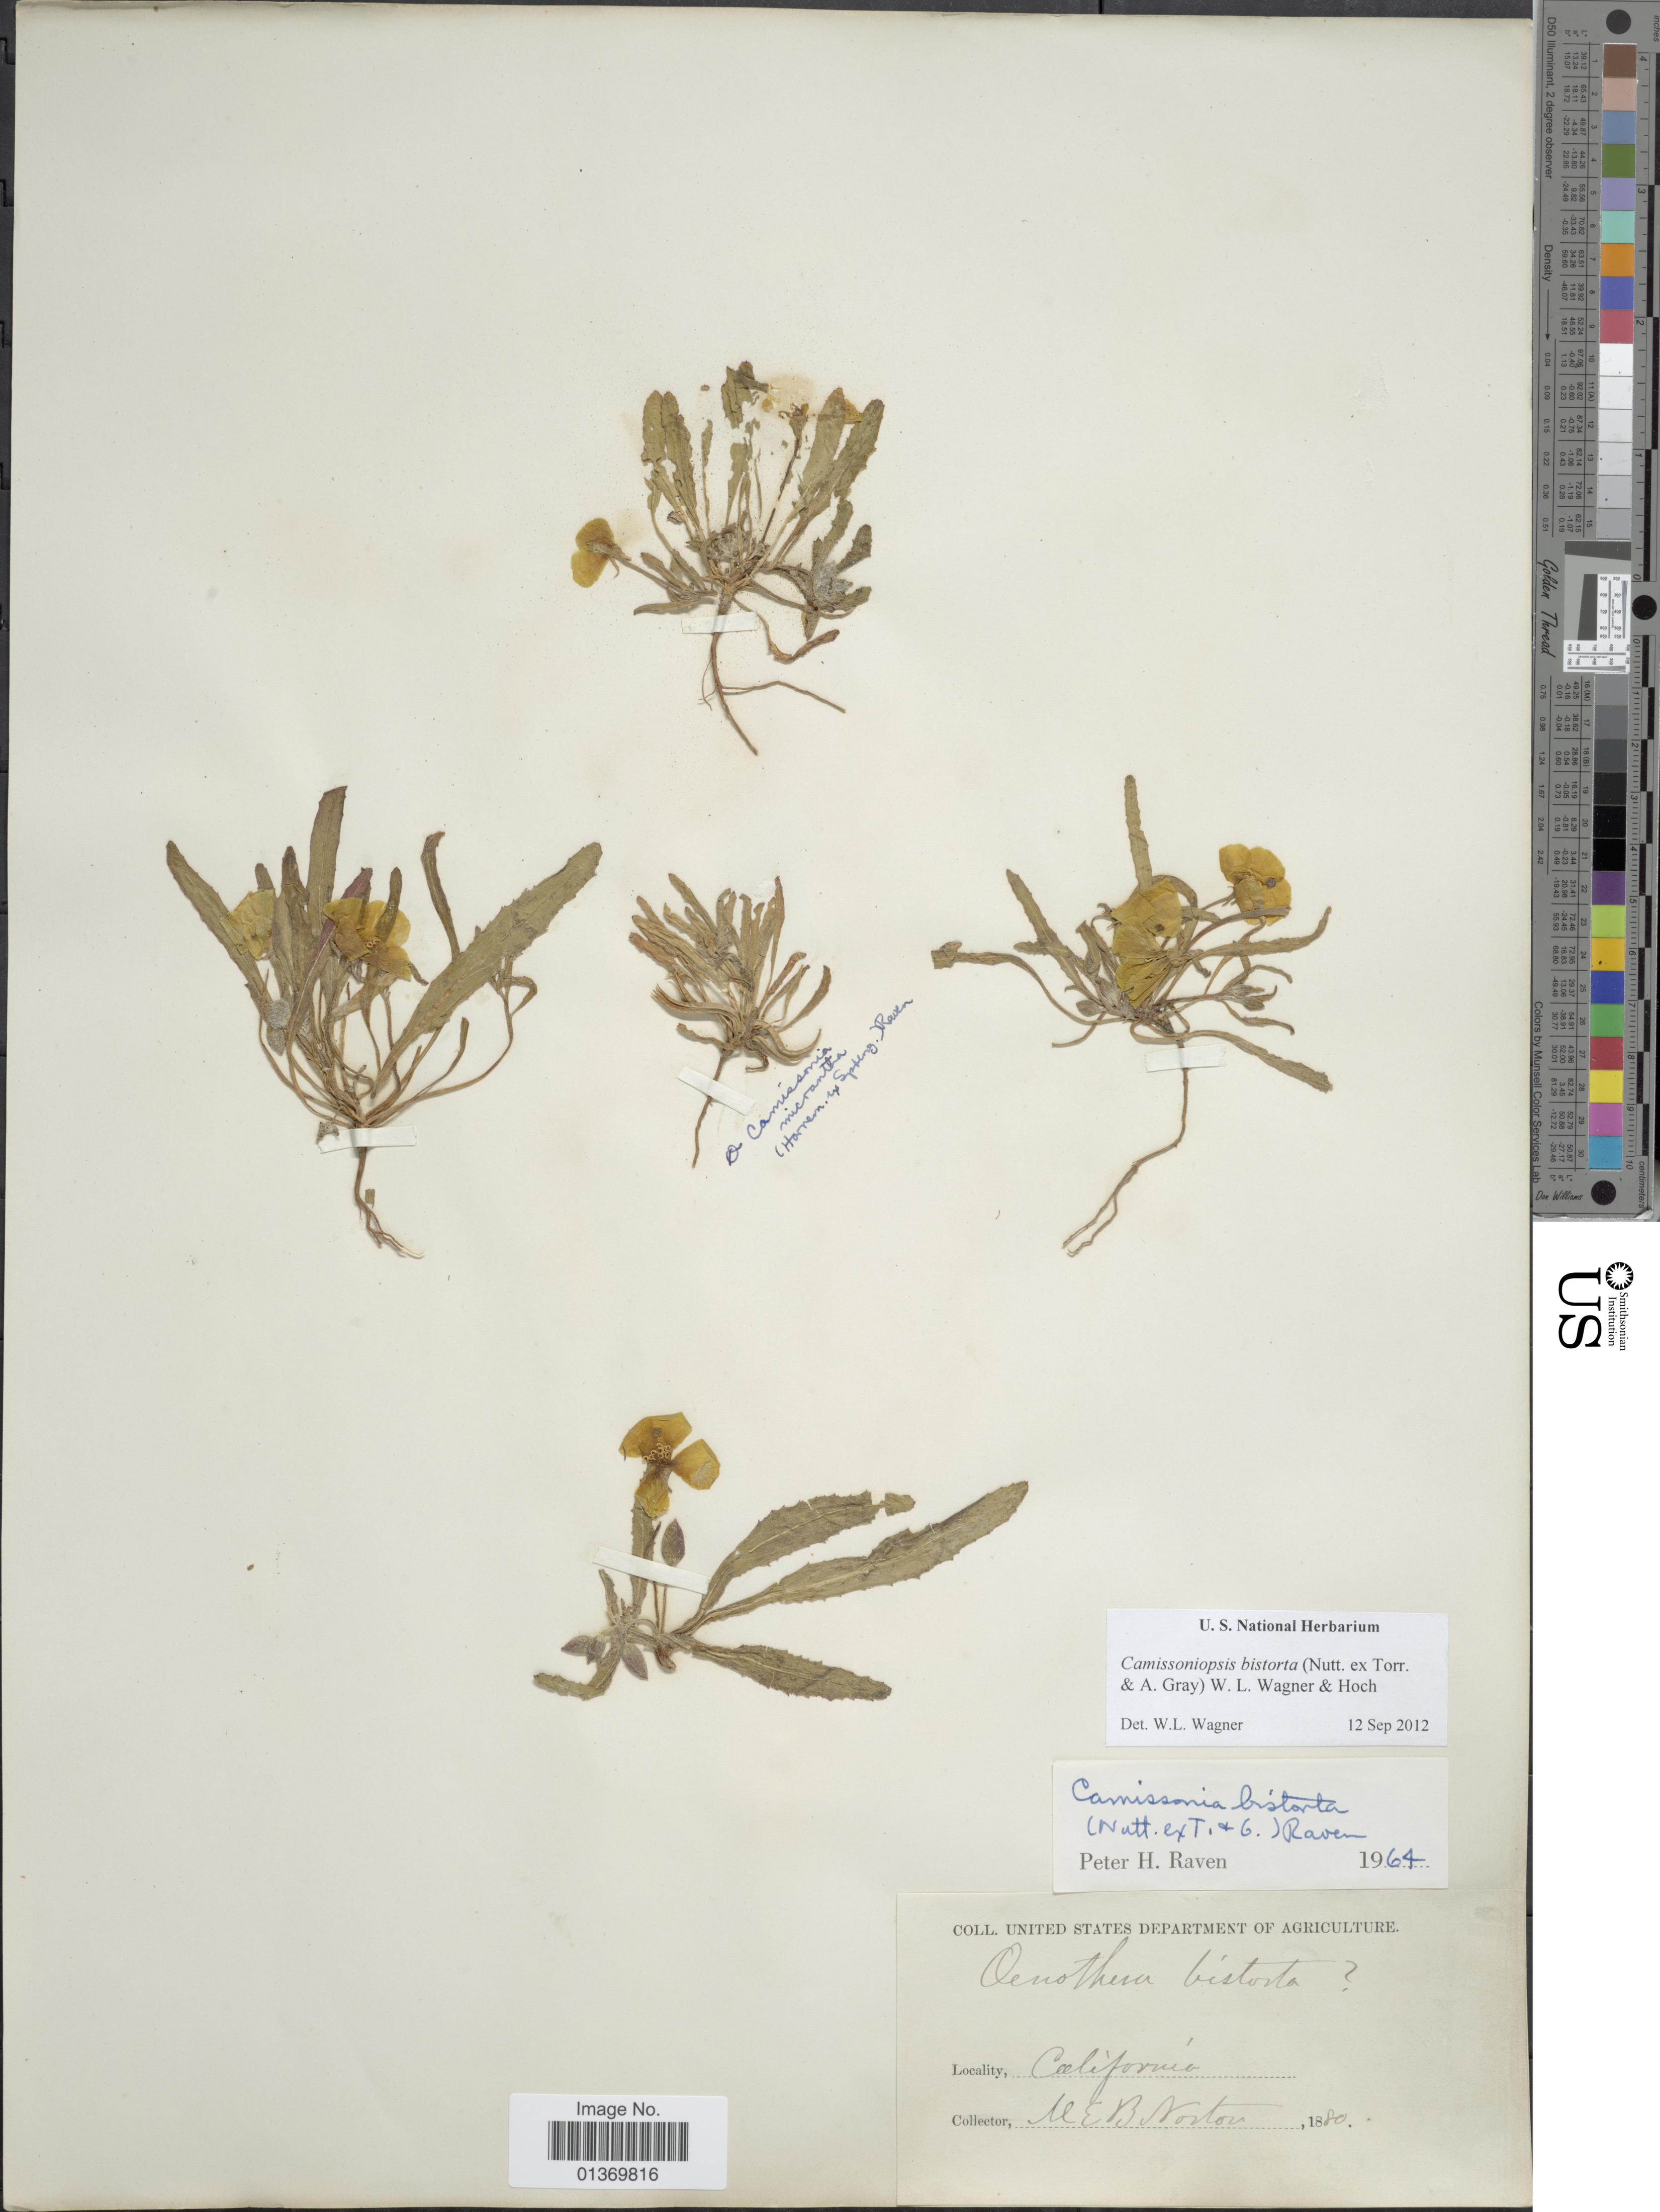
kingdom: Plantae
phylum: Tracheophyta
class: Magnoliopsida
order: Myrtales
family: Onagraceae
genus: Camissoniopsis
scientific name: Camissoniopsis bistorta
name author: (Nutt. ex Torr. & A. Gray) W.L. Wagner & Hoch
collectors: M. Norton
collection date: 1880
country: United States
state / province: California